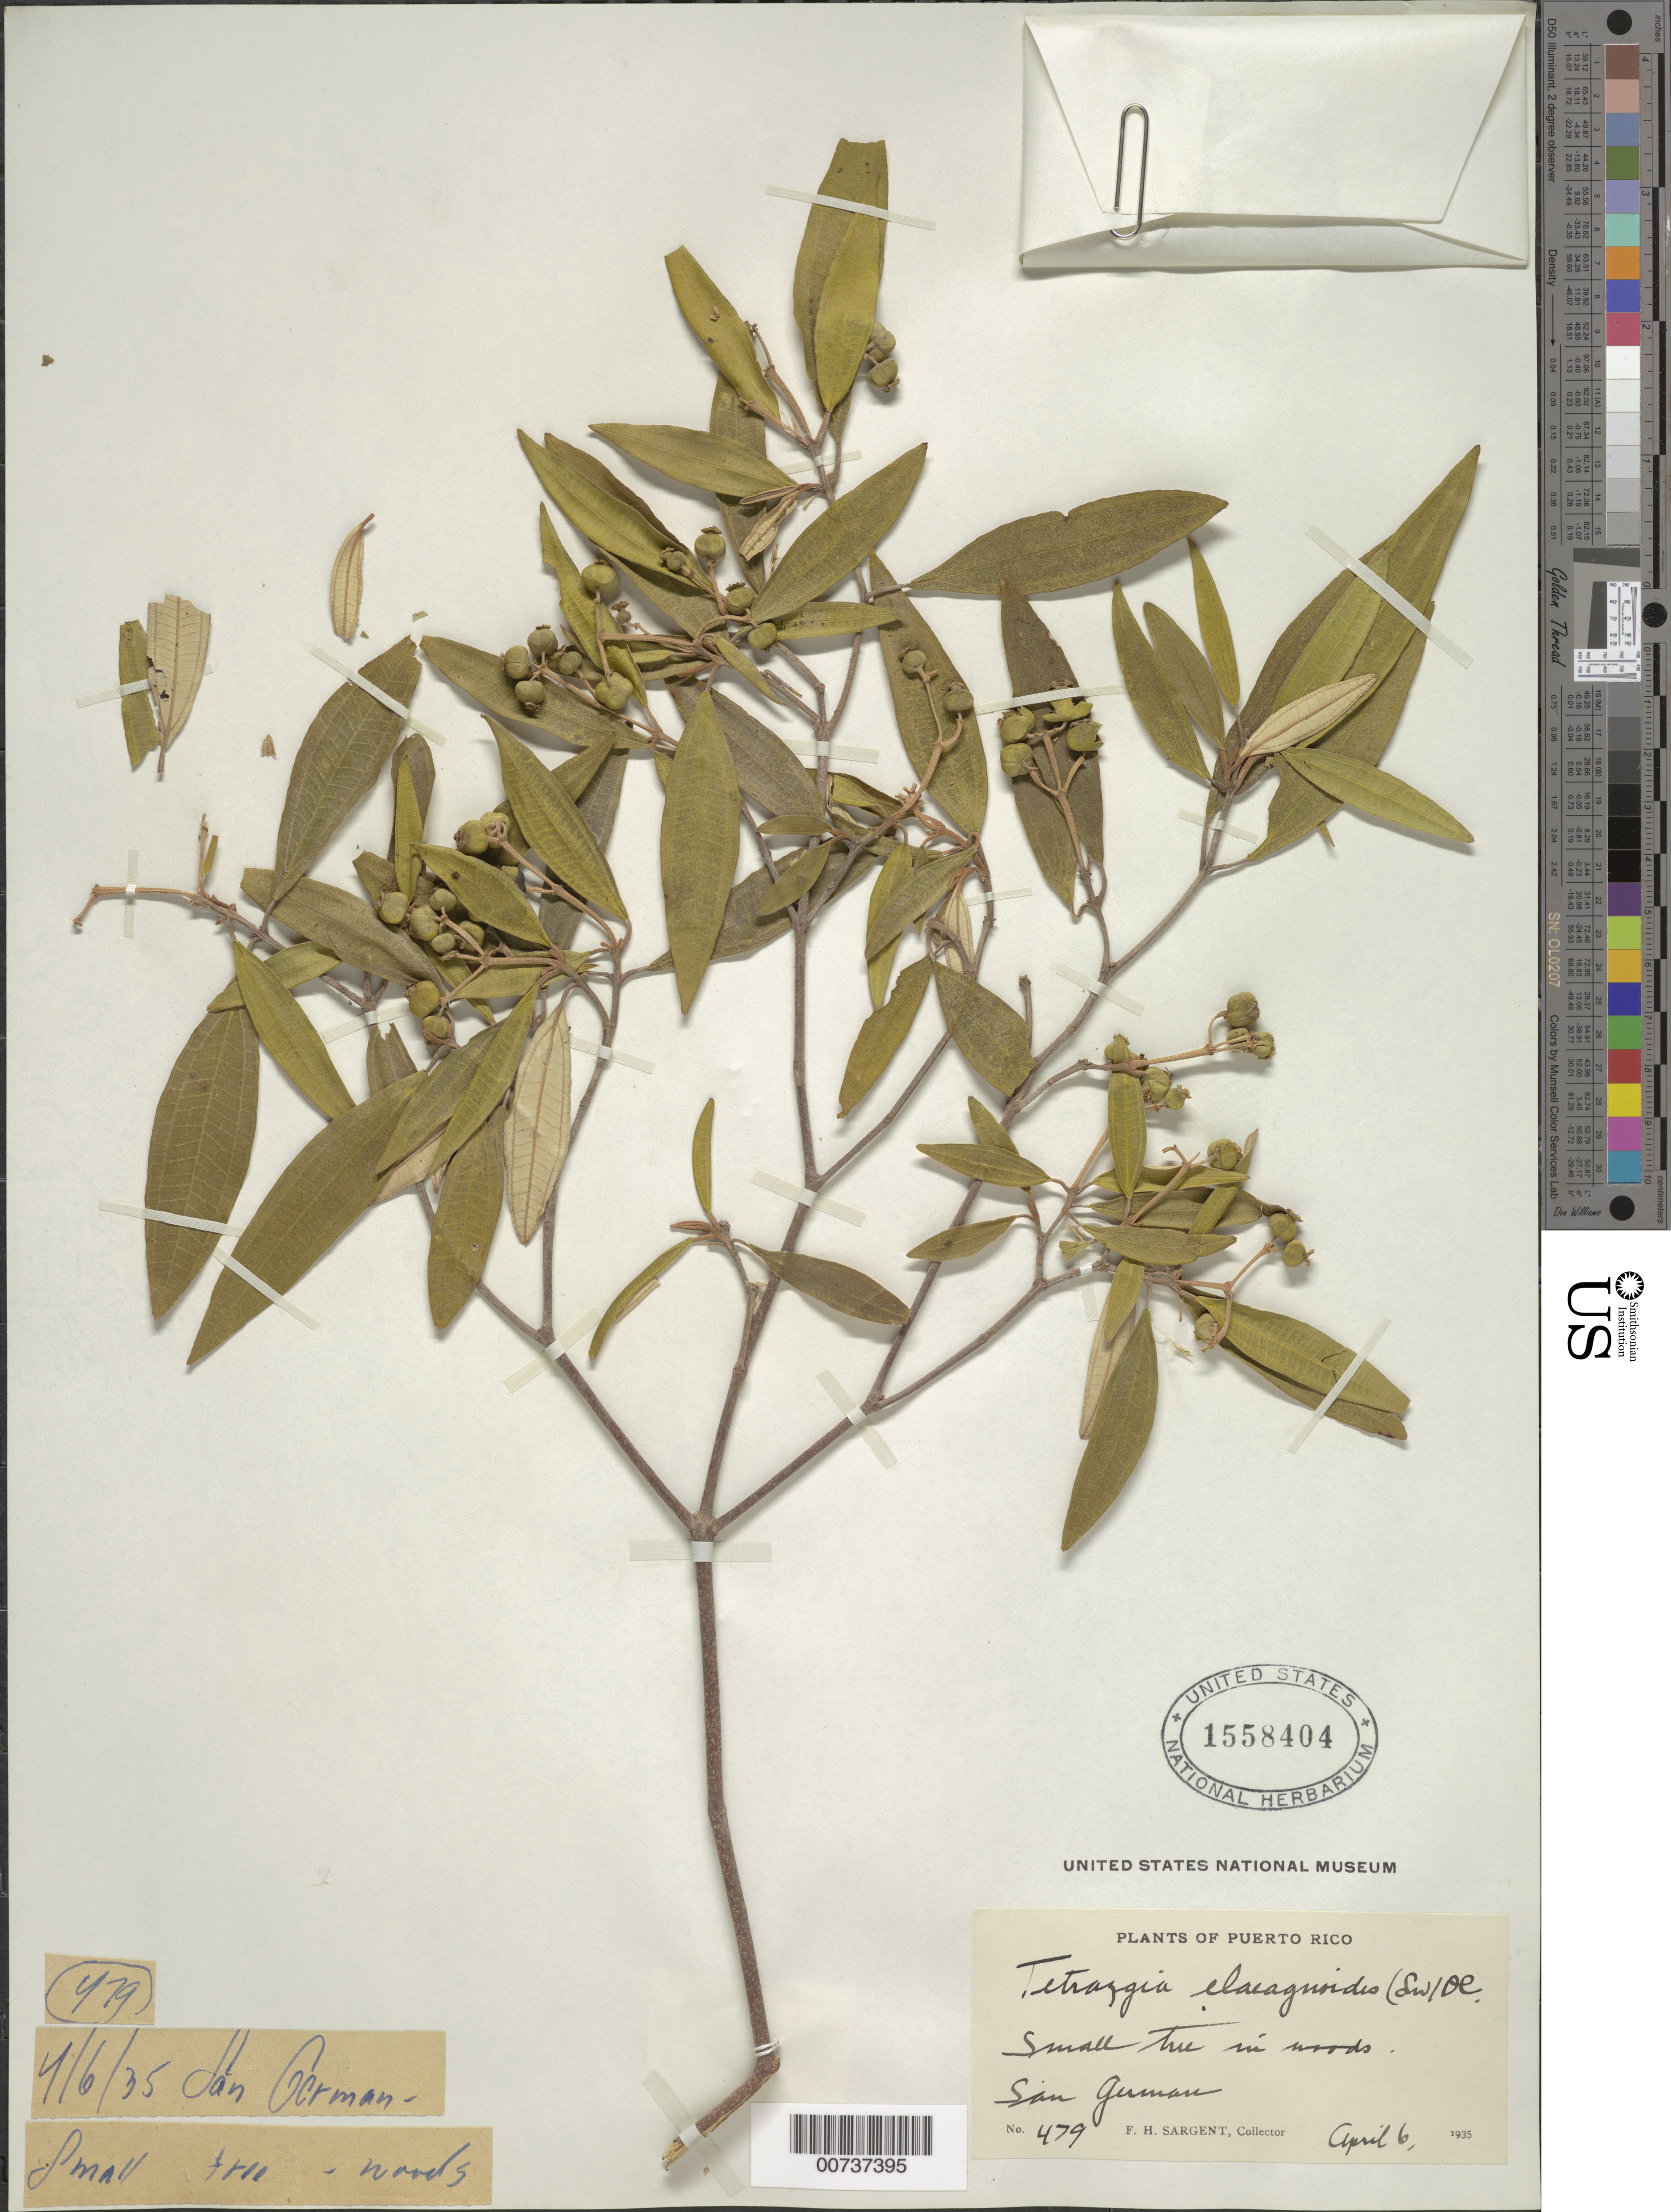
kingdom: Plantae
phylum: Tracheophyta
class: Magnoliopsida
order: Myrtales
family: Melastomataceae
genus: Miconia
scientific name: Miconia elaeagnoides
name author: (Sw.) Griseb.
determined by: Judd, Walter S.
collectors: F. H. Sargent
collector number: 479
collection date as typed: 06 Apr 1935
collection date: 1935-04-06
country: Puerto Rico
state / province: San Germán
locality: San Germán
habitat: In woods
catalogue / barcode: US 1558404